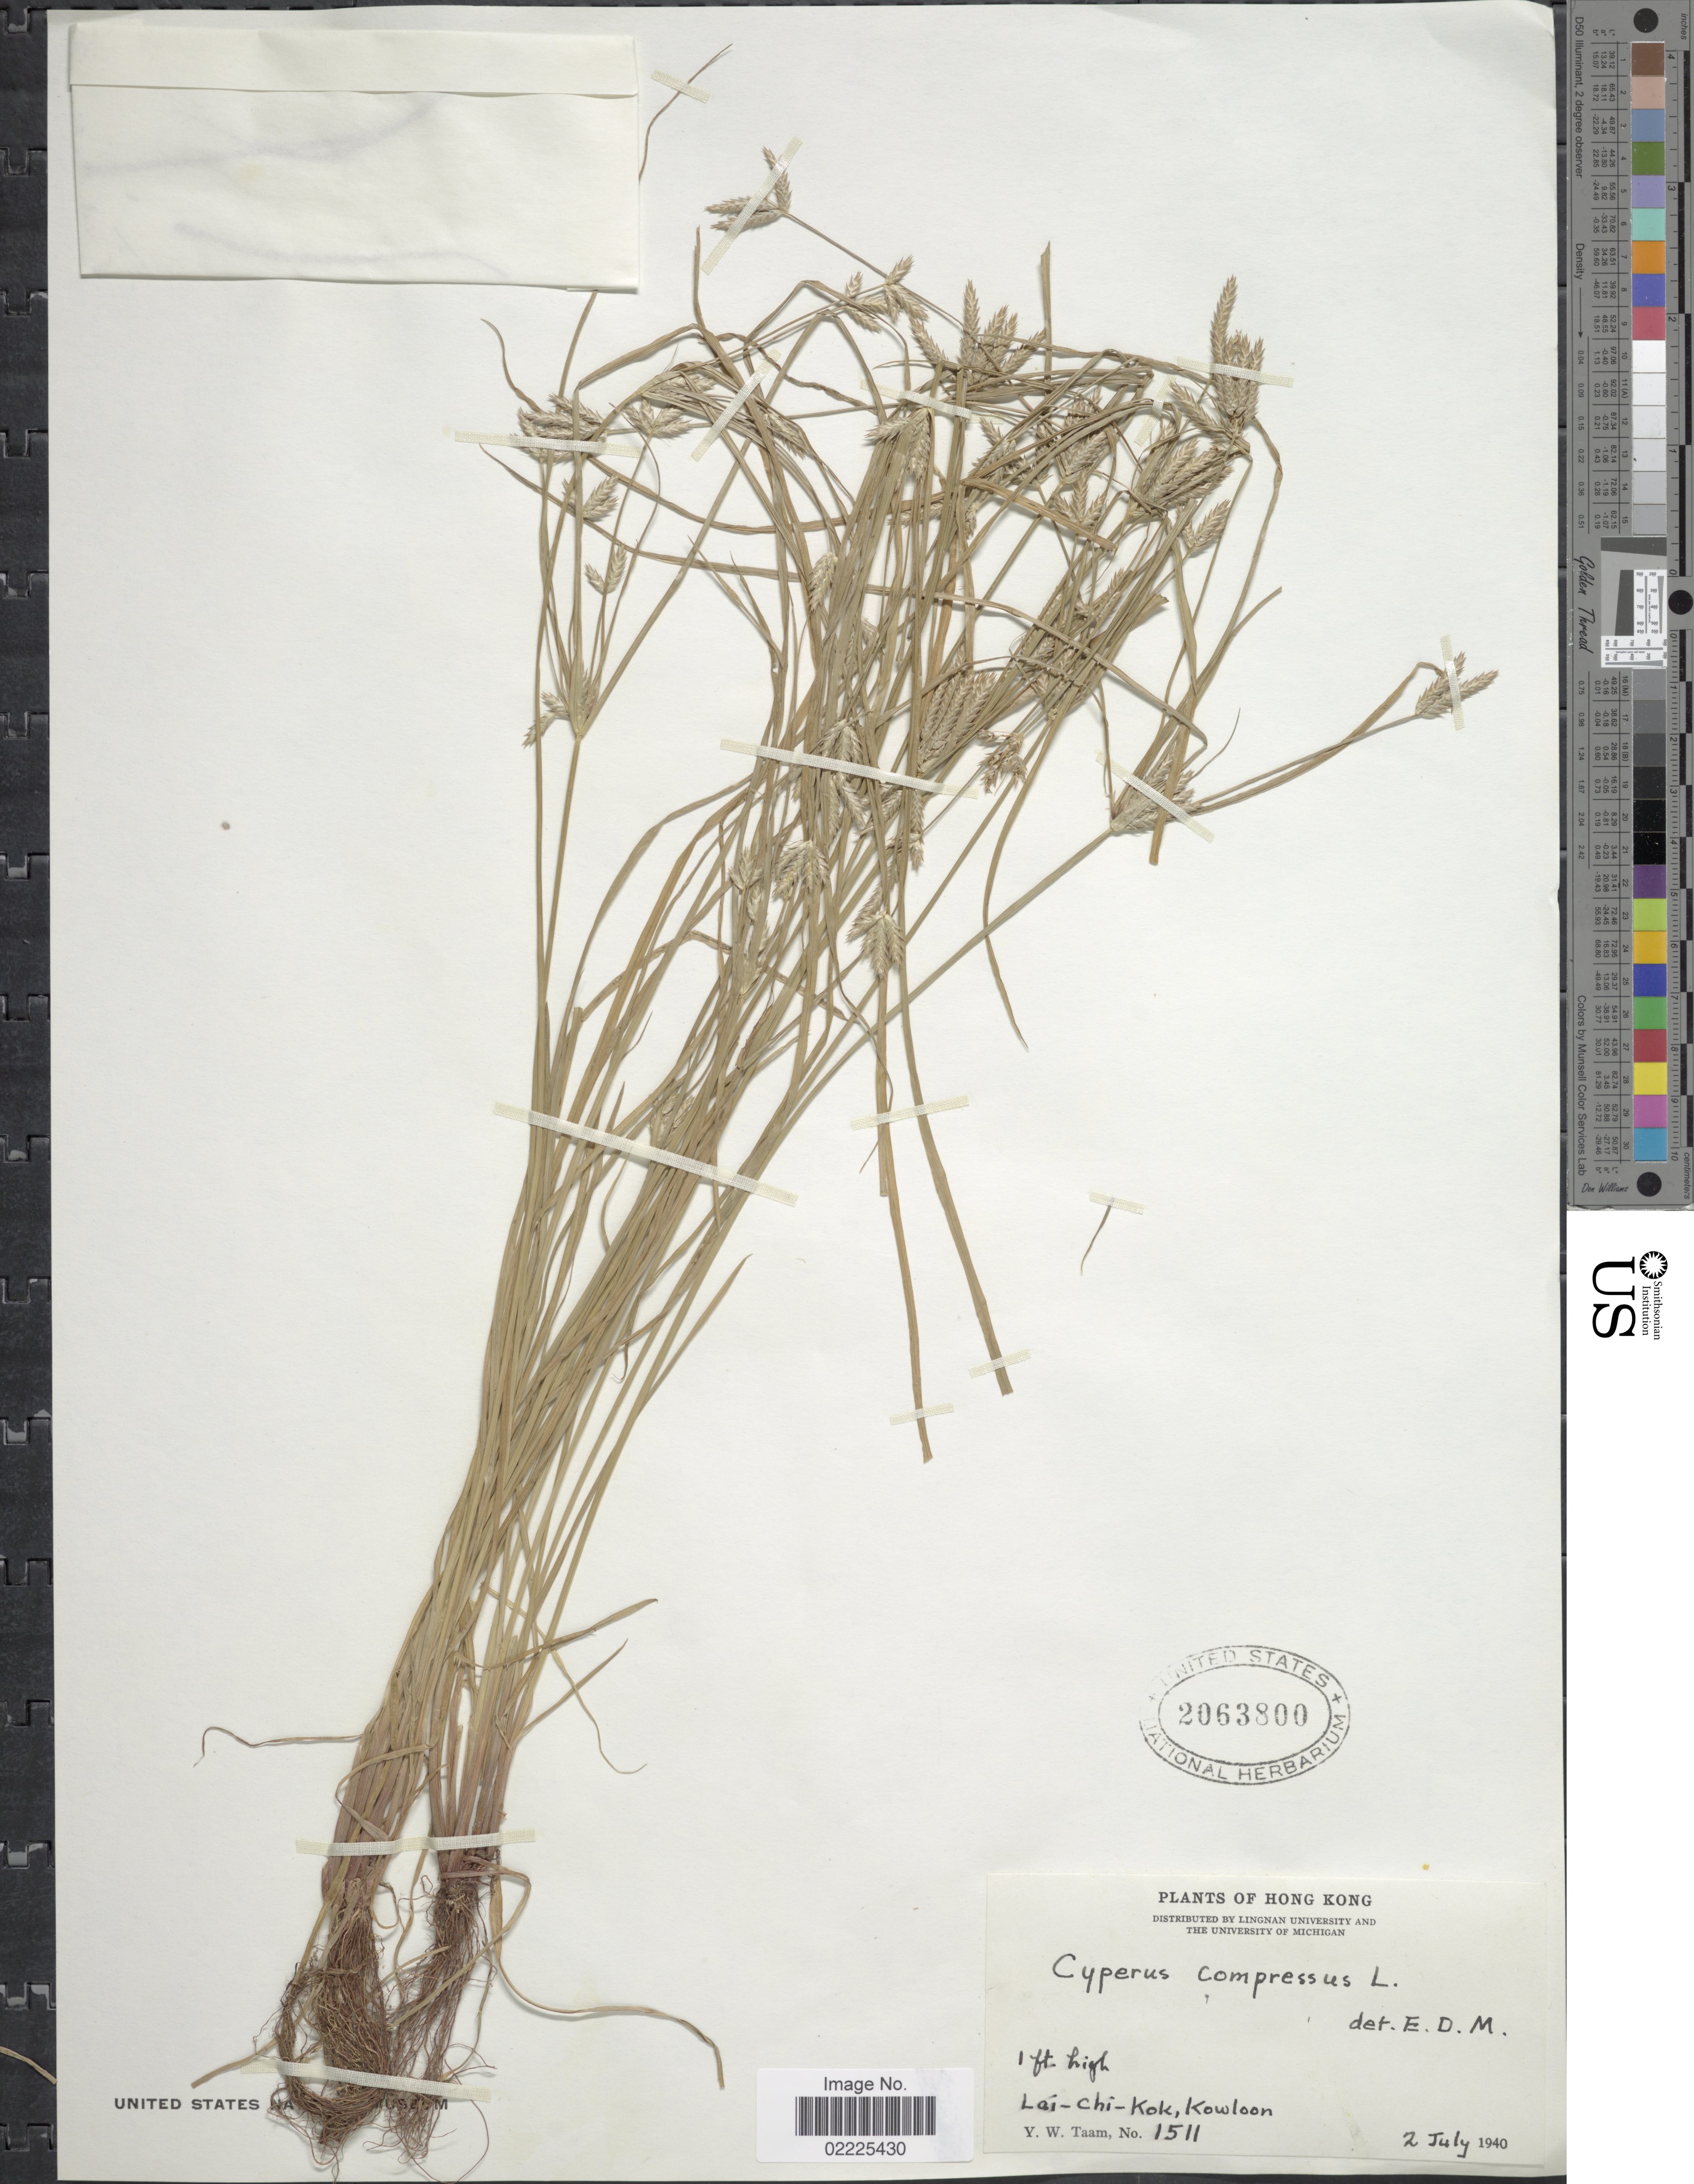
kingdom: Plantae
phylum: Tracheophyta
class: Liliopsida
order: Poales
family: Cyperaceae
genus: Cyperus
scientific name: Cyperus compressus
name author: L.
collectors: Y. W. Taam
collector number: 1511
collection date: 1940-07-02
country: China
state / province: Hong Kong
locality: Lai-chi-Kok, Kowloon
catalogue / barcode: US 2063800